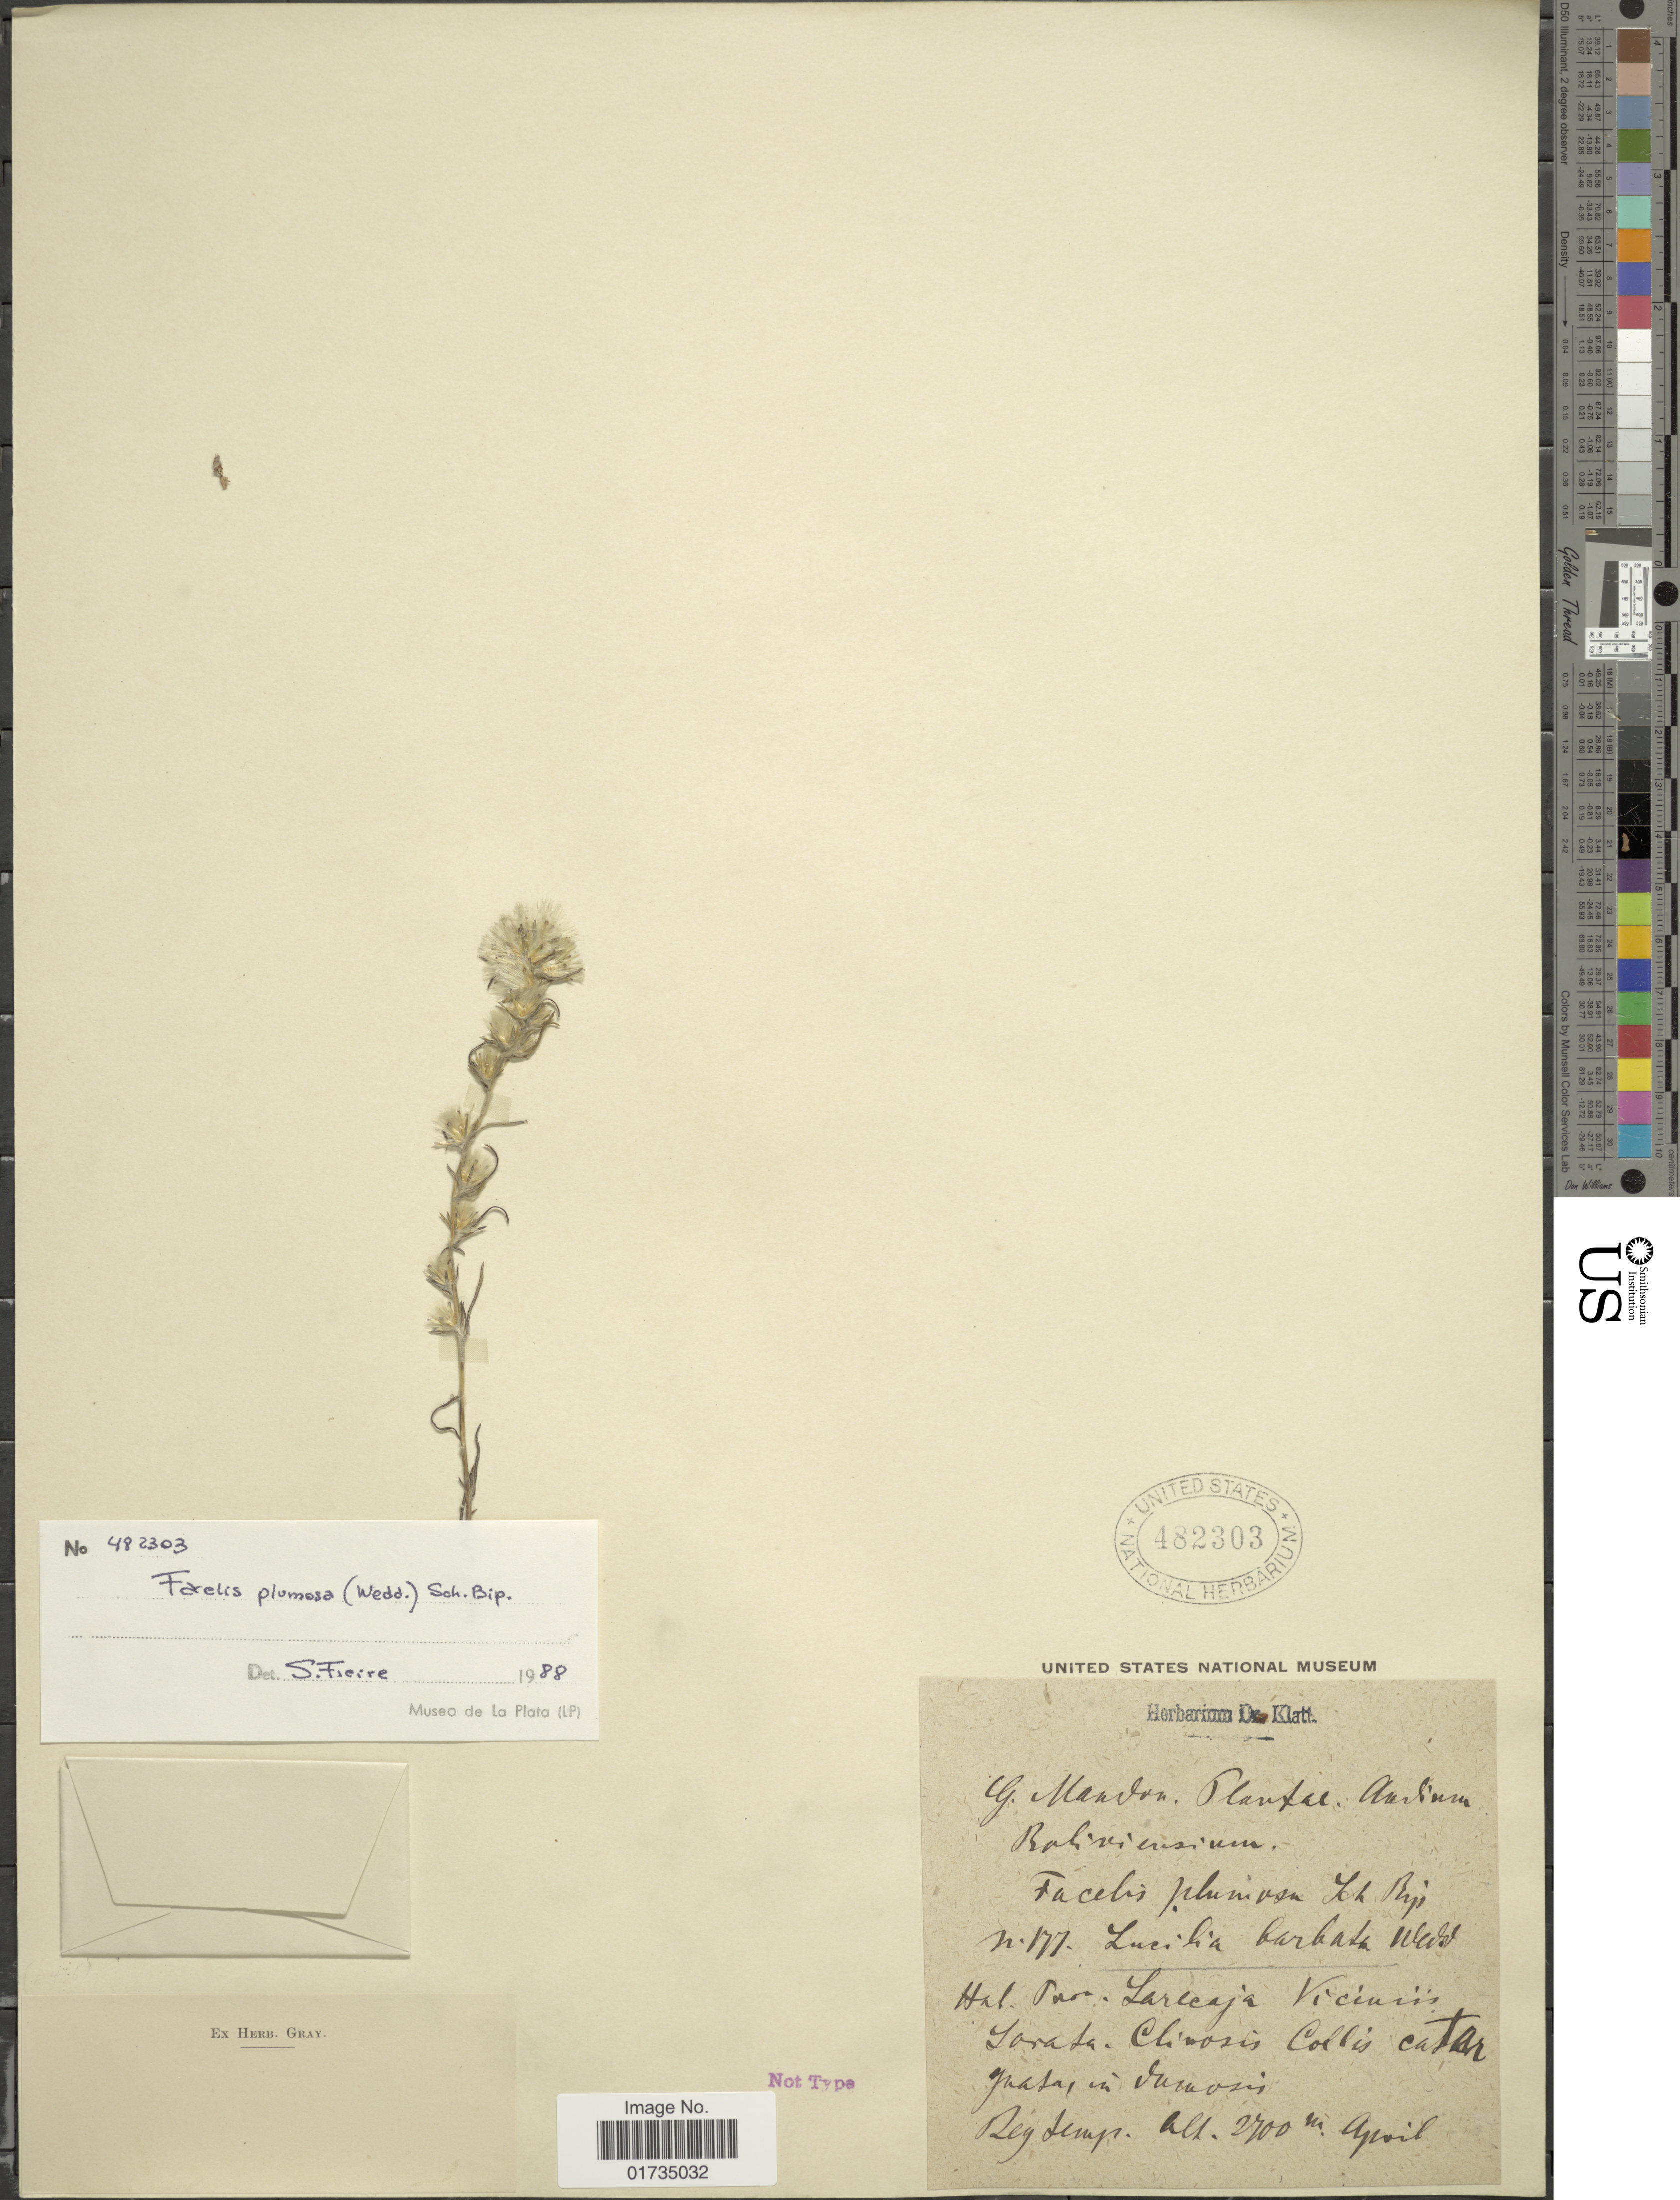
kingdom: Plantae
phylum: Tracheophyta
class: Magnoliopsida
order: Asterales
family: Asteraceae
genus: Facelis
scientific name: Facelis plumosa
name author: (Wedd.) Sch. Bip.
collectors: G. Mandon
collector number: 177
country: Bolivia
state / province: La Páz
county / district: Larecaja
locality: Prov. Larecaja Viciniis. Sorata. Chinosis Collis cultur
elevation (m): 2700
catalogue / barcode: US 482303